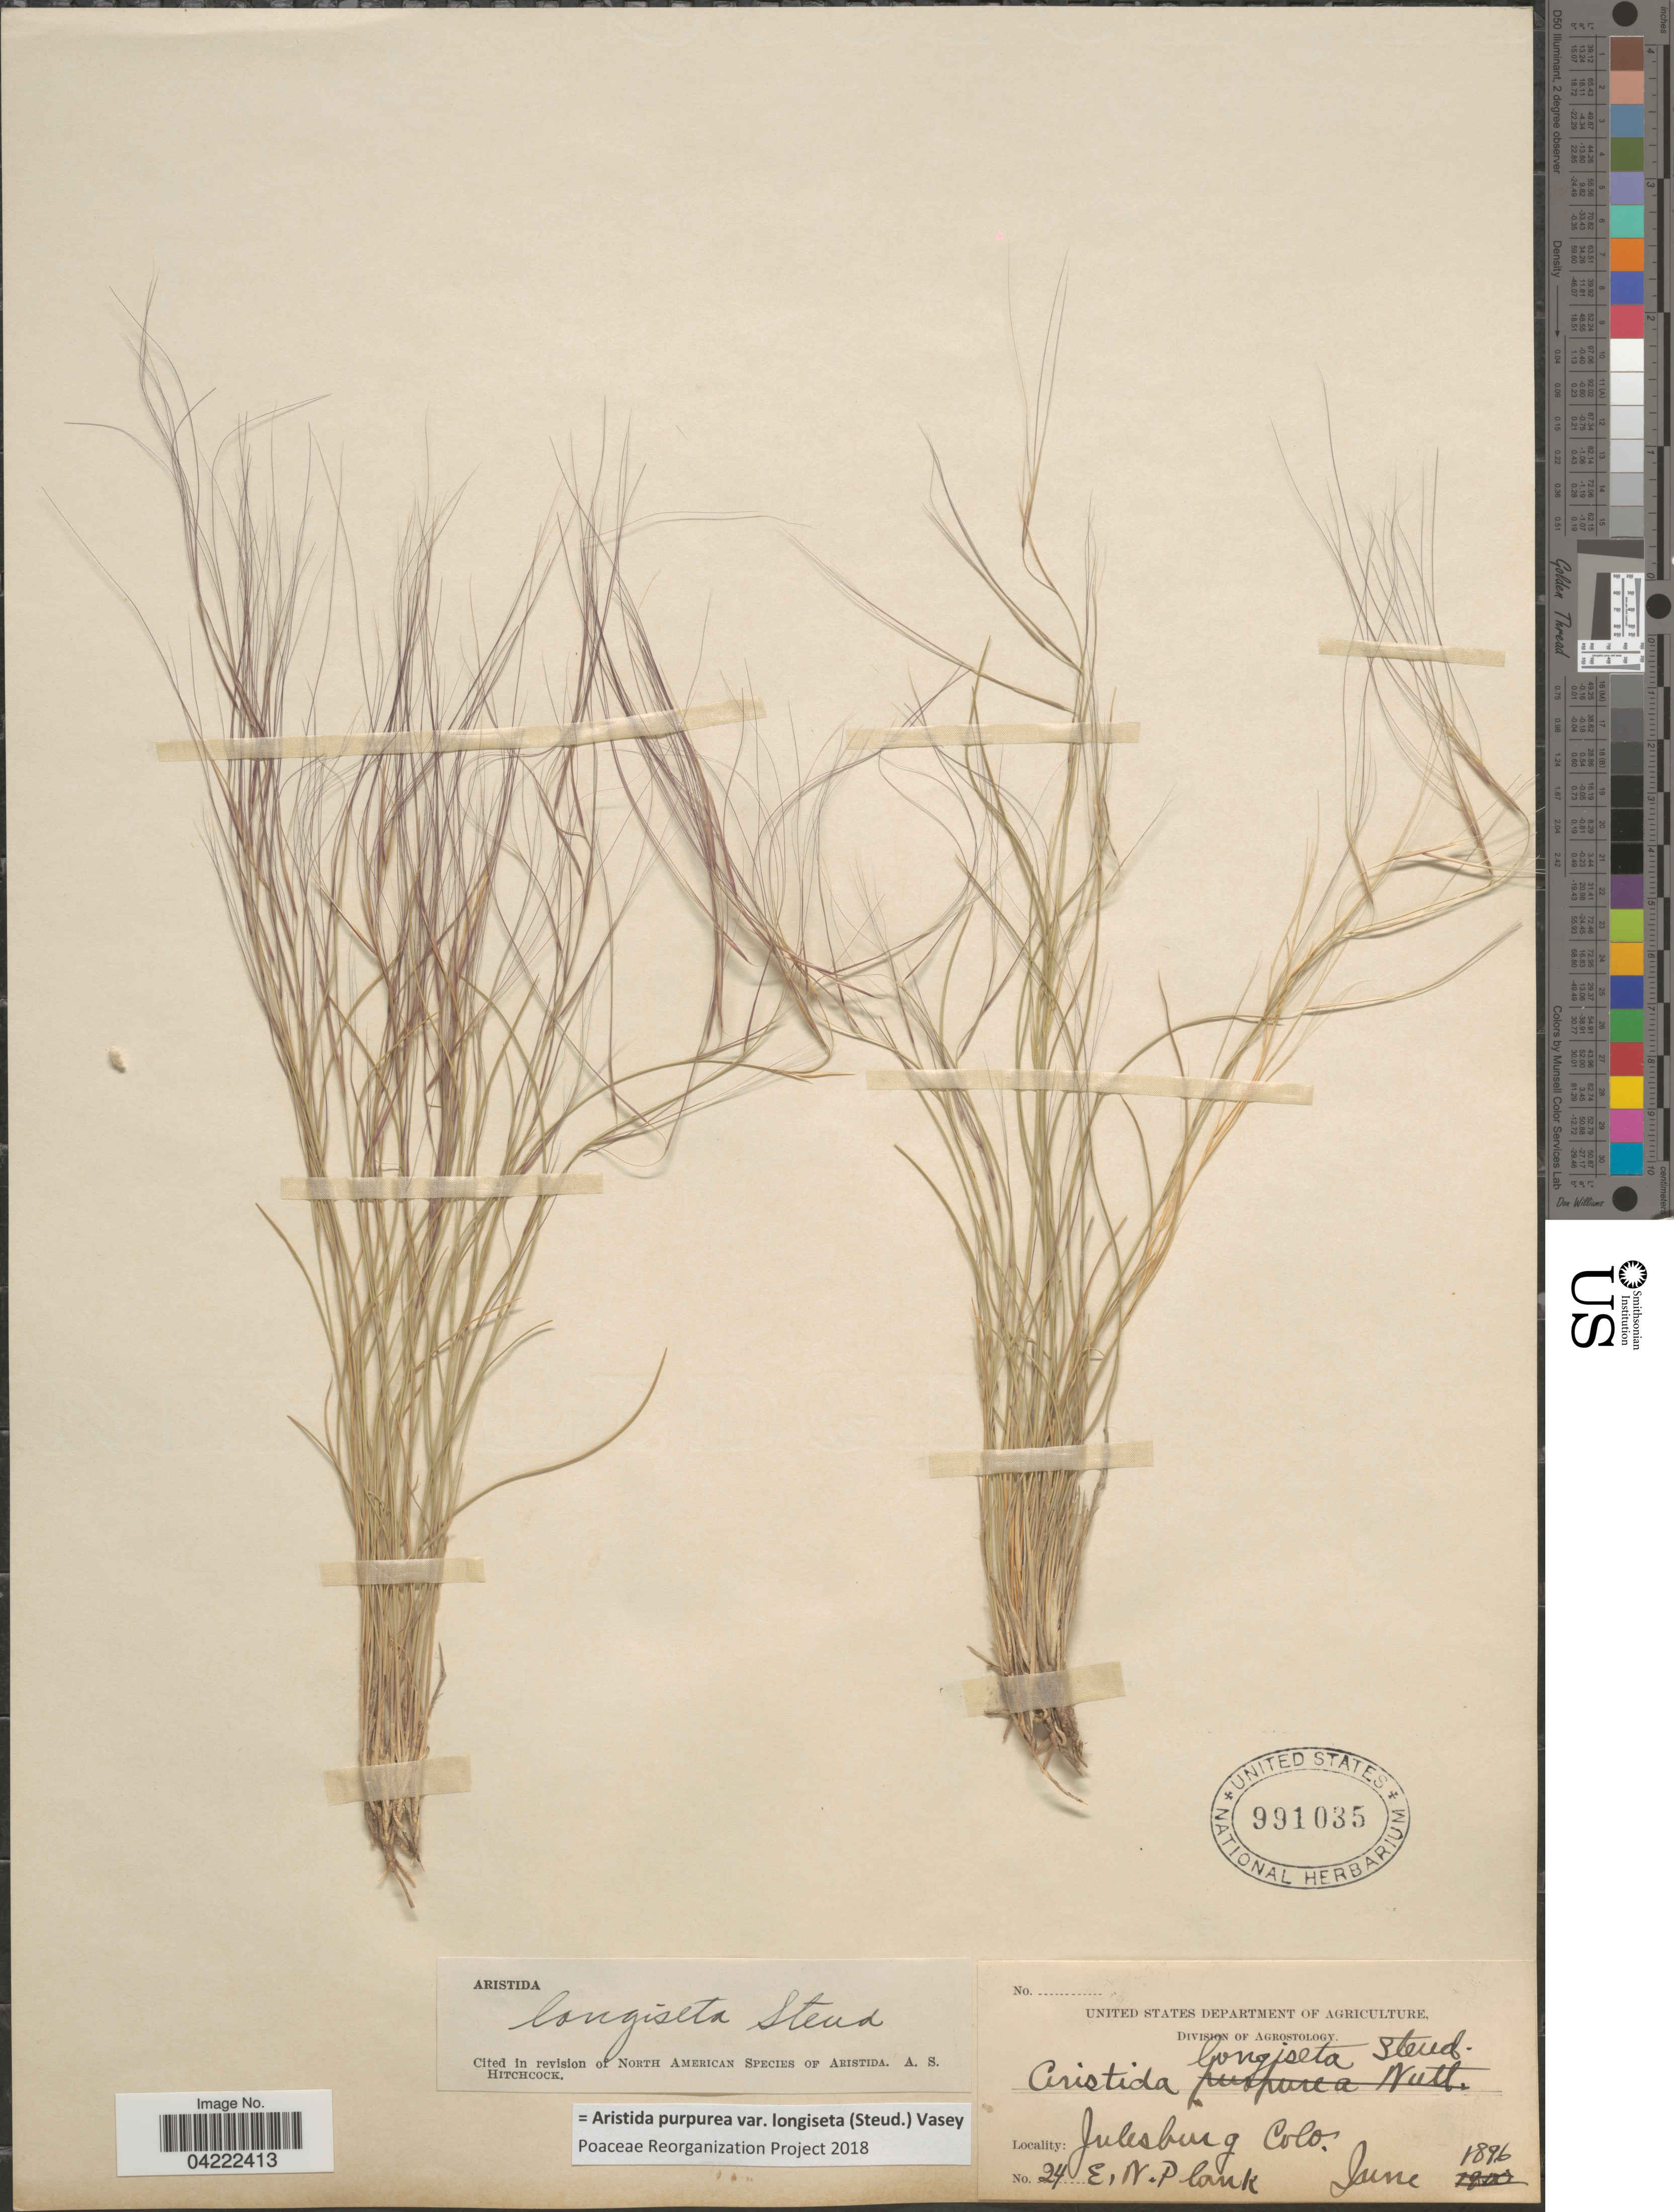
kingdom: Plantae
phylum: Tracheophyta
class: Liliopsida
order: Poales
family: Poaceae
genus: Aristida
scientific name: Aristida purpurea var. longiseta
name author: (Steud.) Vasey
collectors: E. Plank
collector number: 24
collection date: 1896-06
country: United States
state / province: Colorado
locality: Julesburg.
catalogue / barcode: US 991035